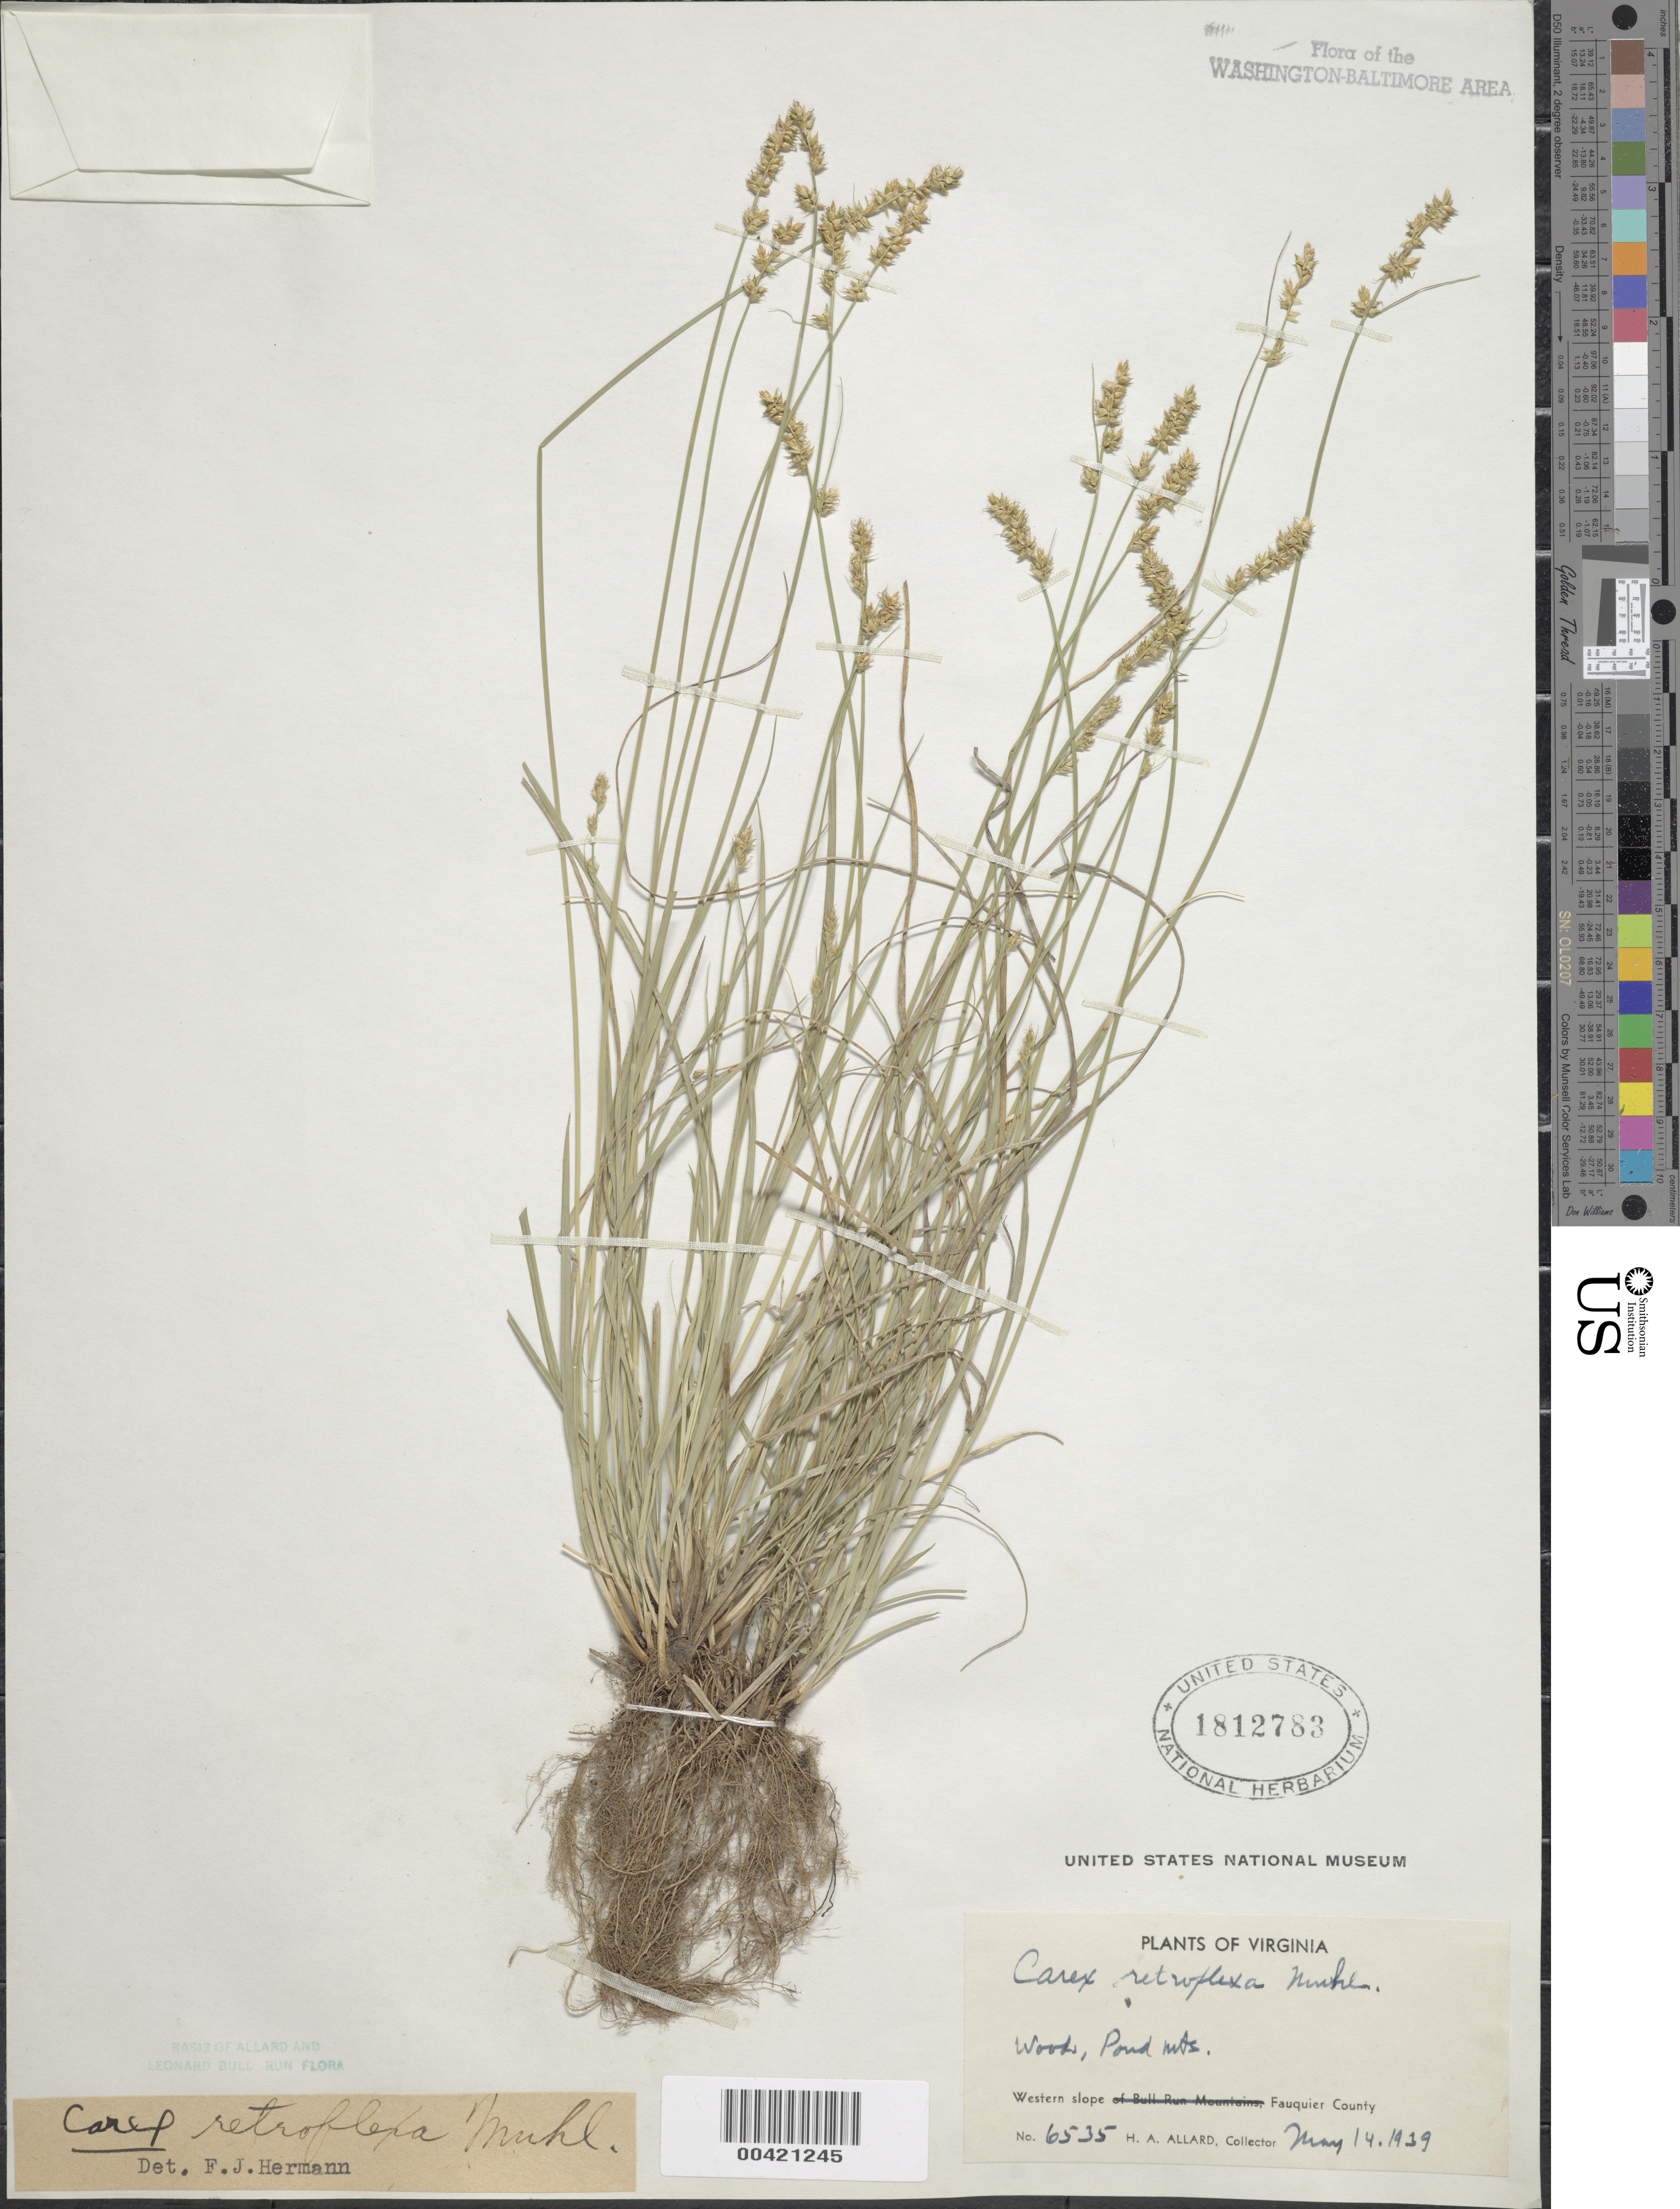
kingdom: Plantae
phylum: Tracheophyta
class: Liliopsida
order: Poales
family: Cyperaceae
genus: Carex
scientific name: Carex retroflexa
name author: Muhl. ex Willd.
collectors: H. A. Allard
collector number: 6535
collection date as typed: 14 May 1939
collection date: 1939-05-14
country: United States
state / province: Virginia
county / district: Fauquier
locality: Pond Mountains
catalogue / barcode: US 1812783